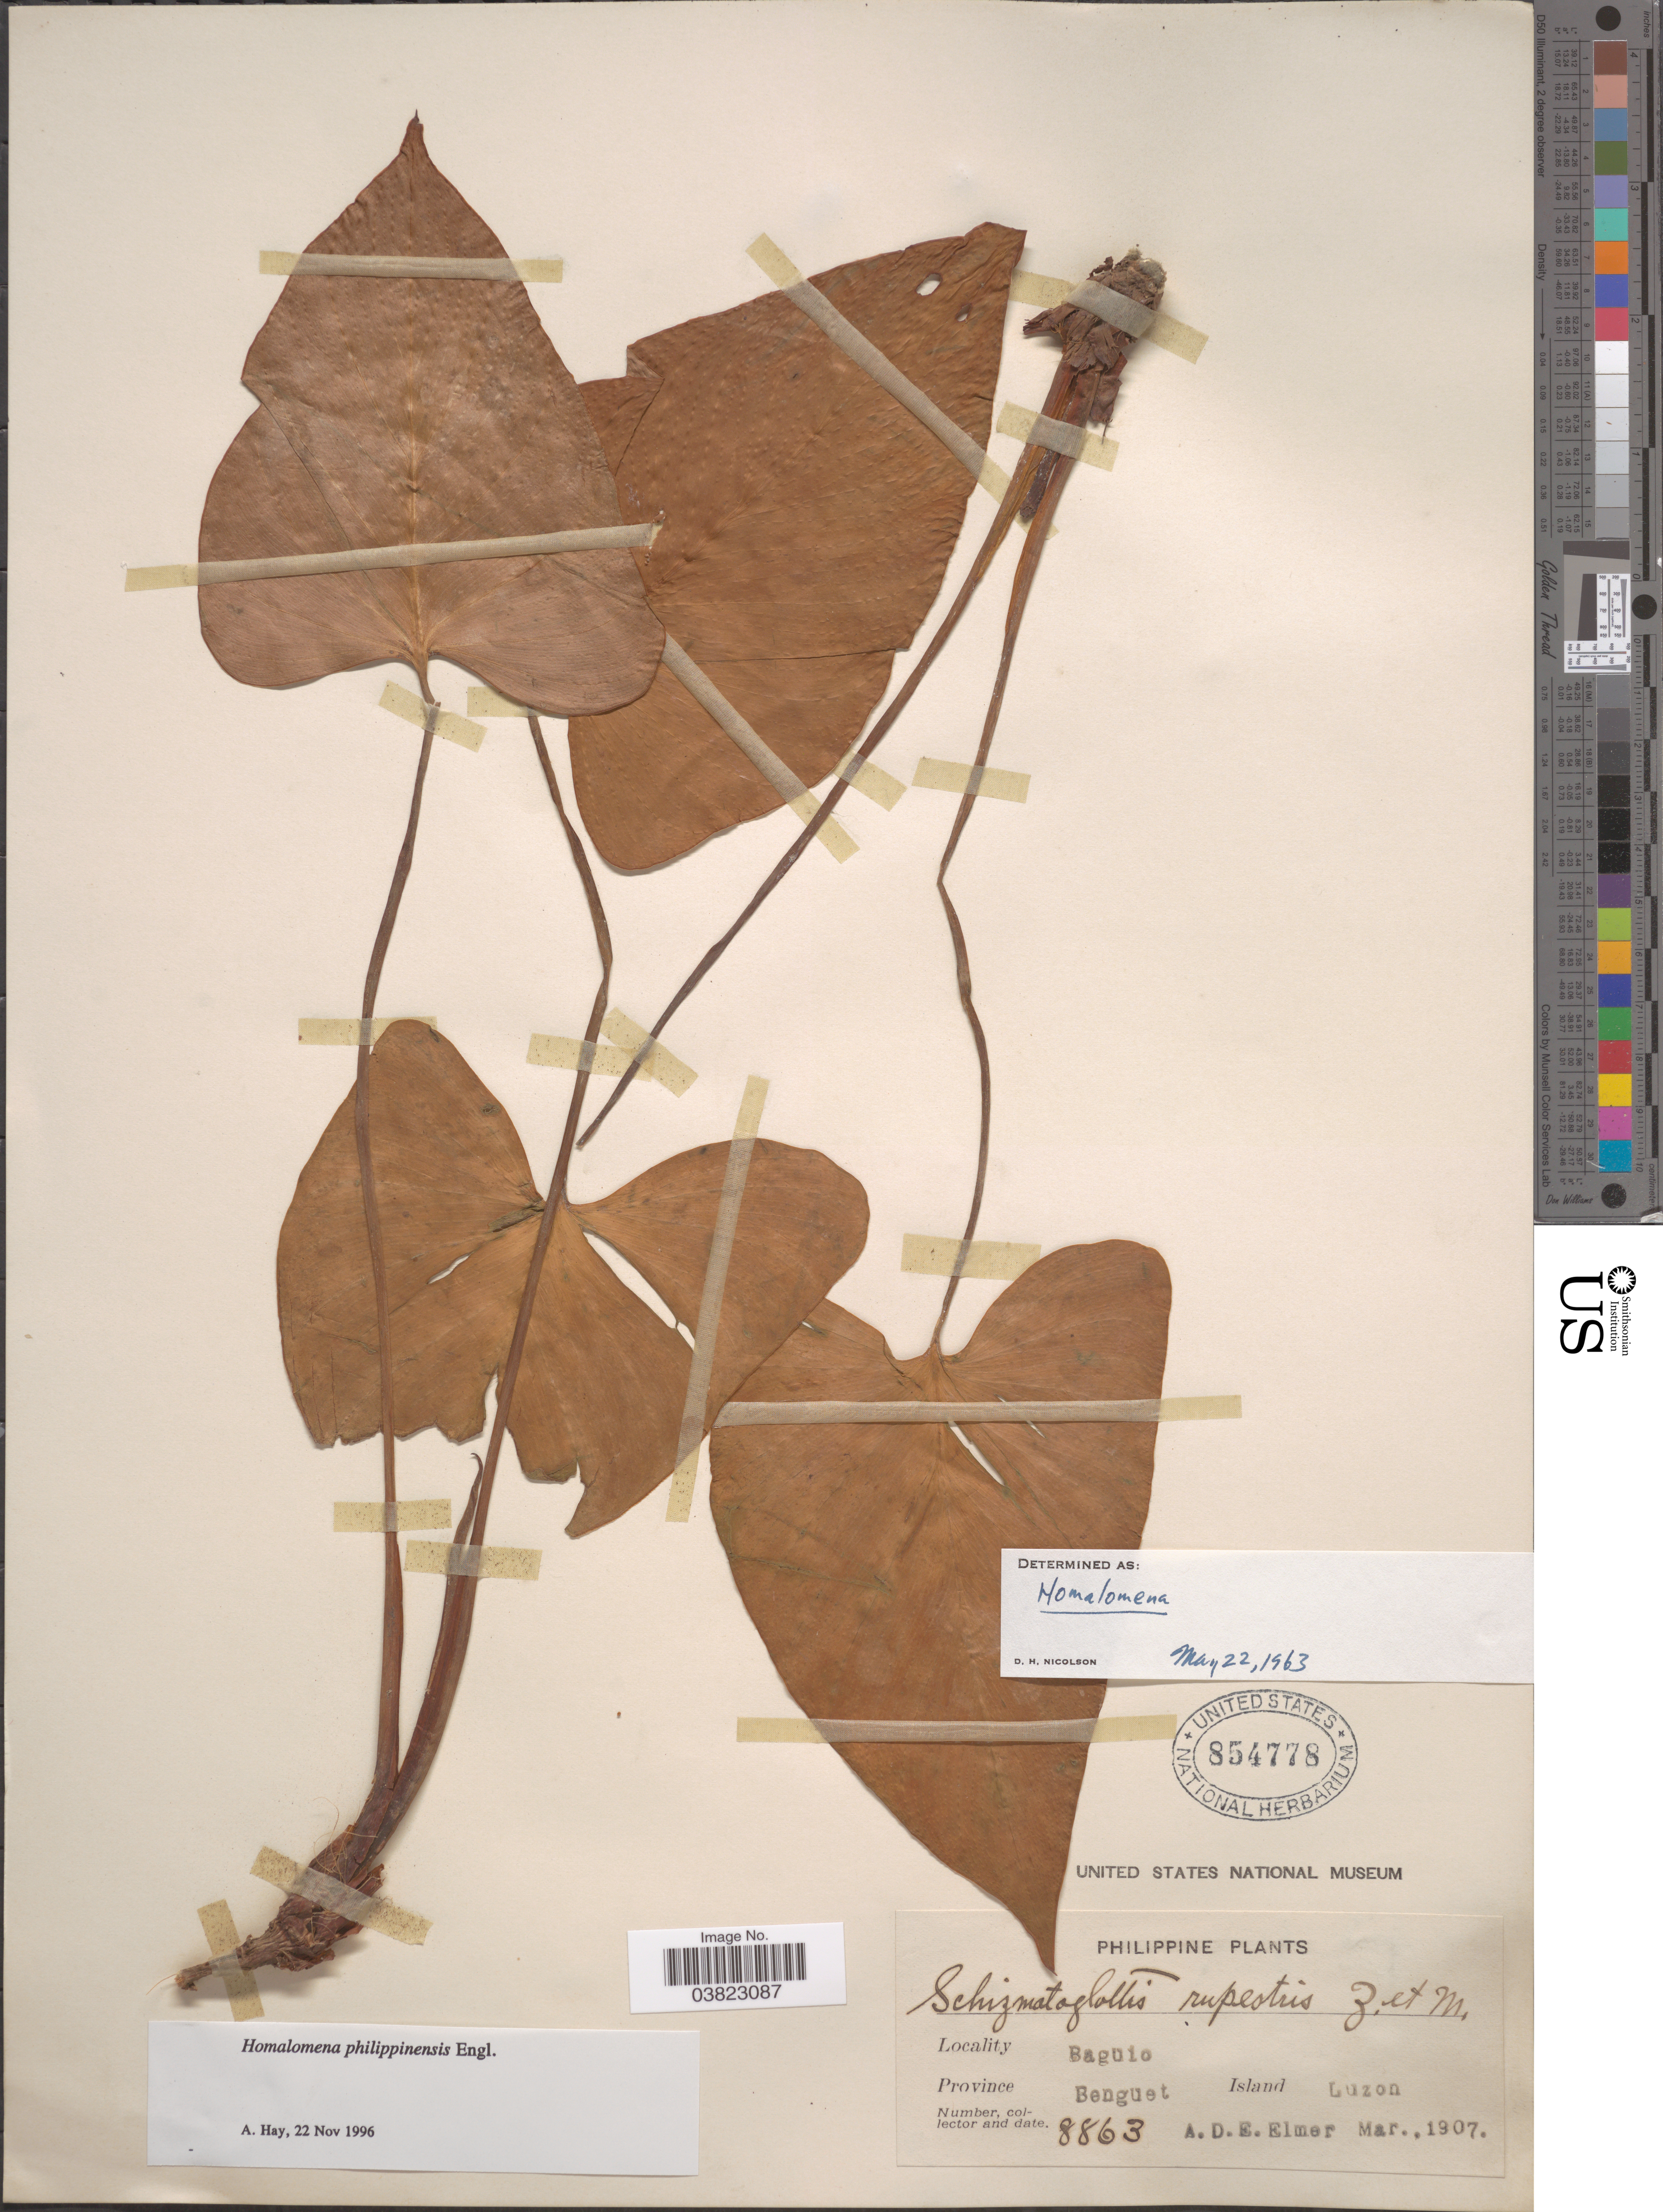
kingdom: Plantae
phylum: Tracheophyta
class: Liliopsida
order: Alismatales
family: Araceae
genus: Homalomena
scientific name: Homalomena philippinensis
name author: Engl.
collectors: A. D. E. Elmer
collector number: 8863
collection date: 1907-03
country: Philippines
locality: Baguio, Province Benguet. Island Luzon.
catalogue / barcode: US 854778